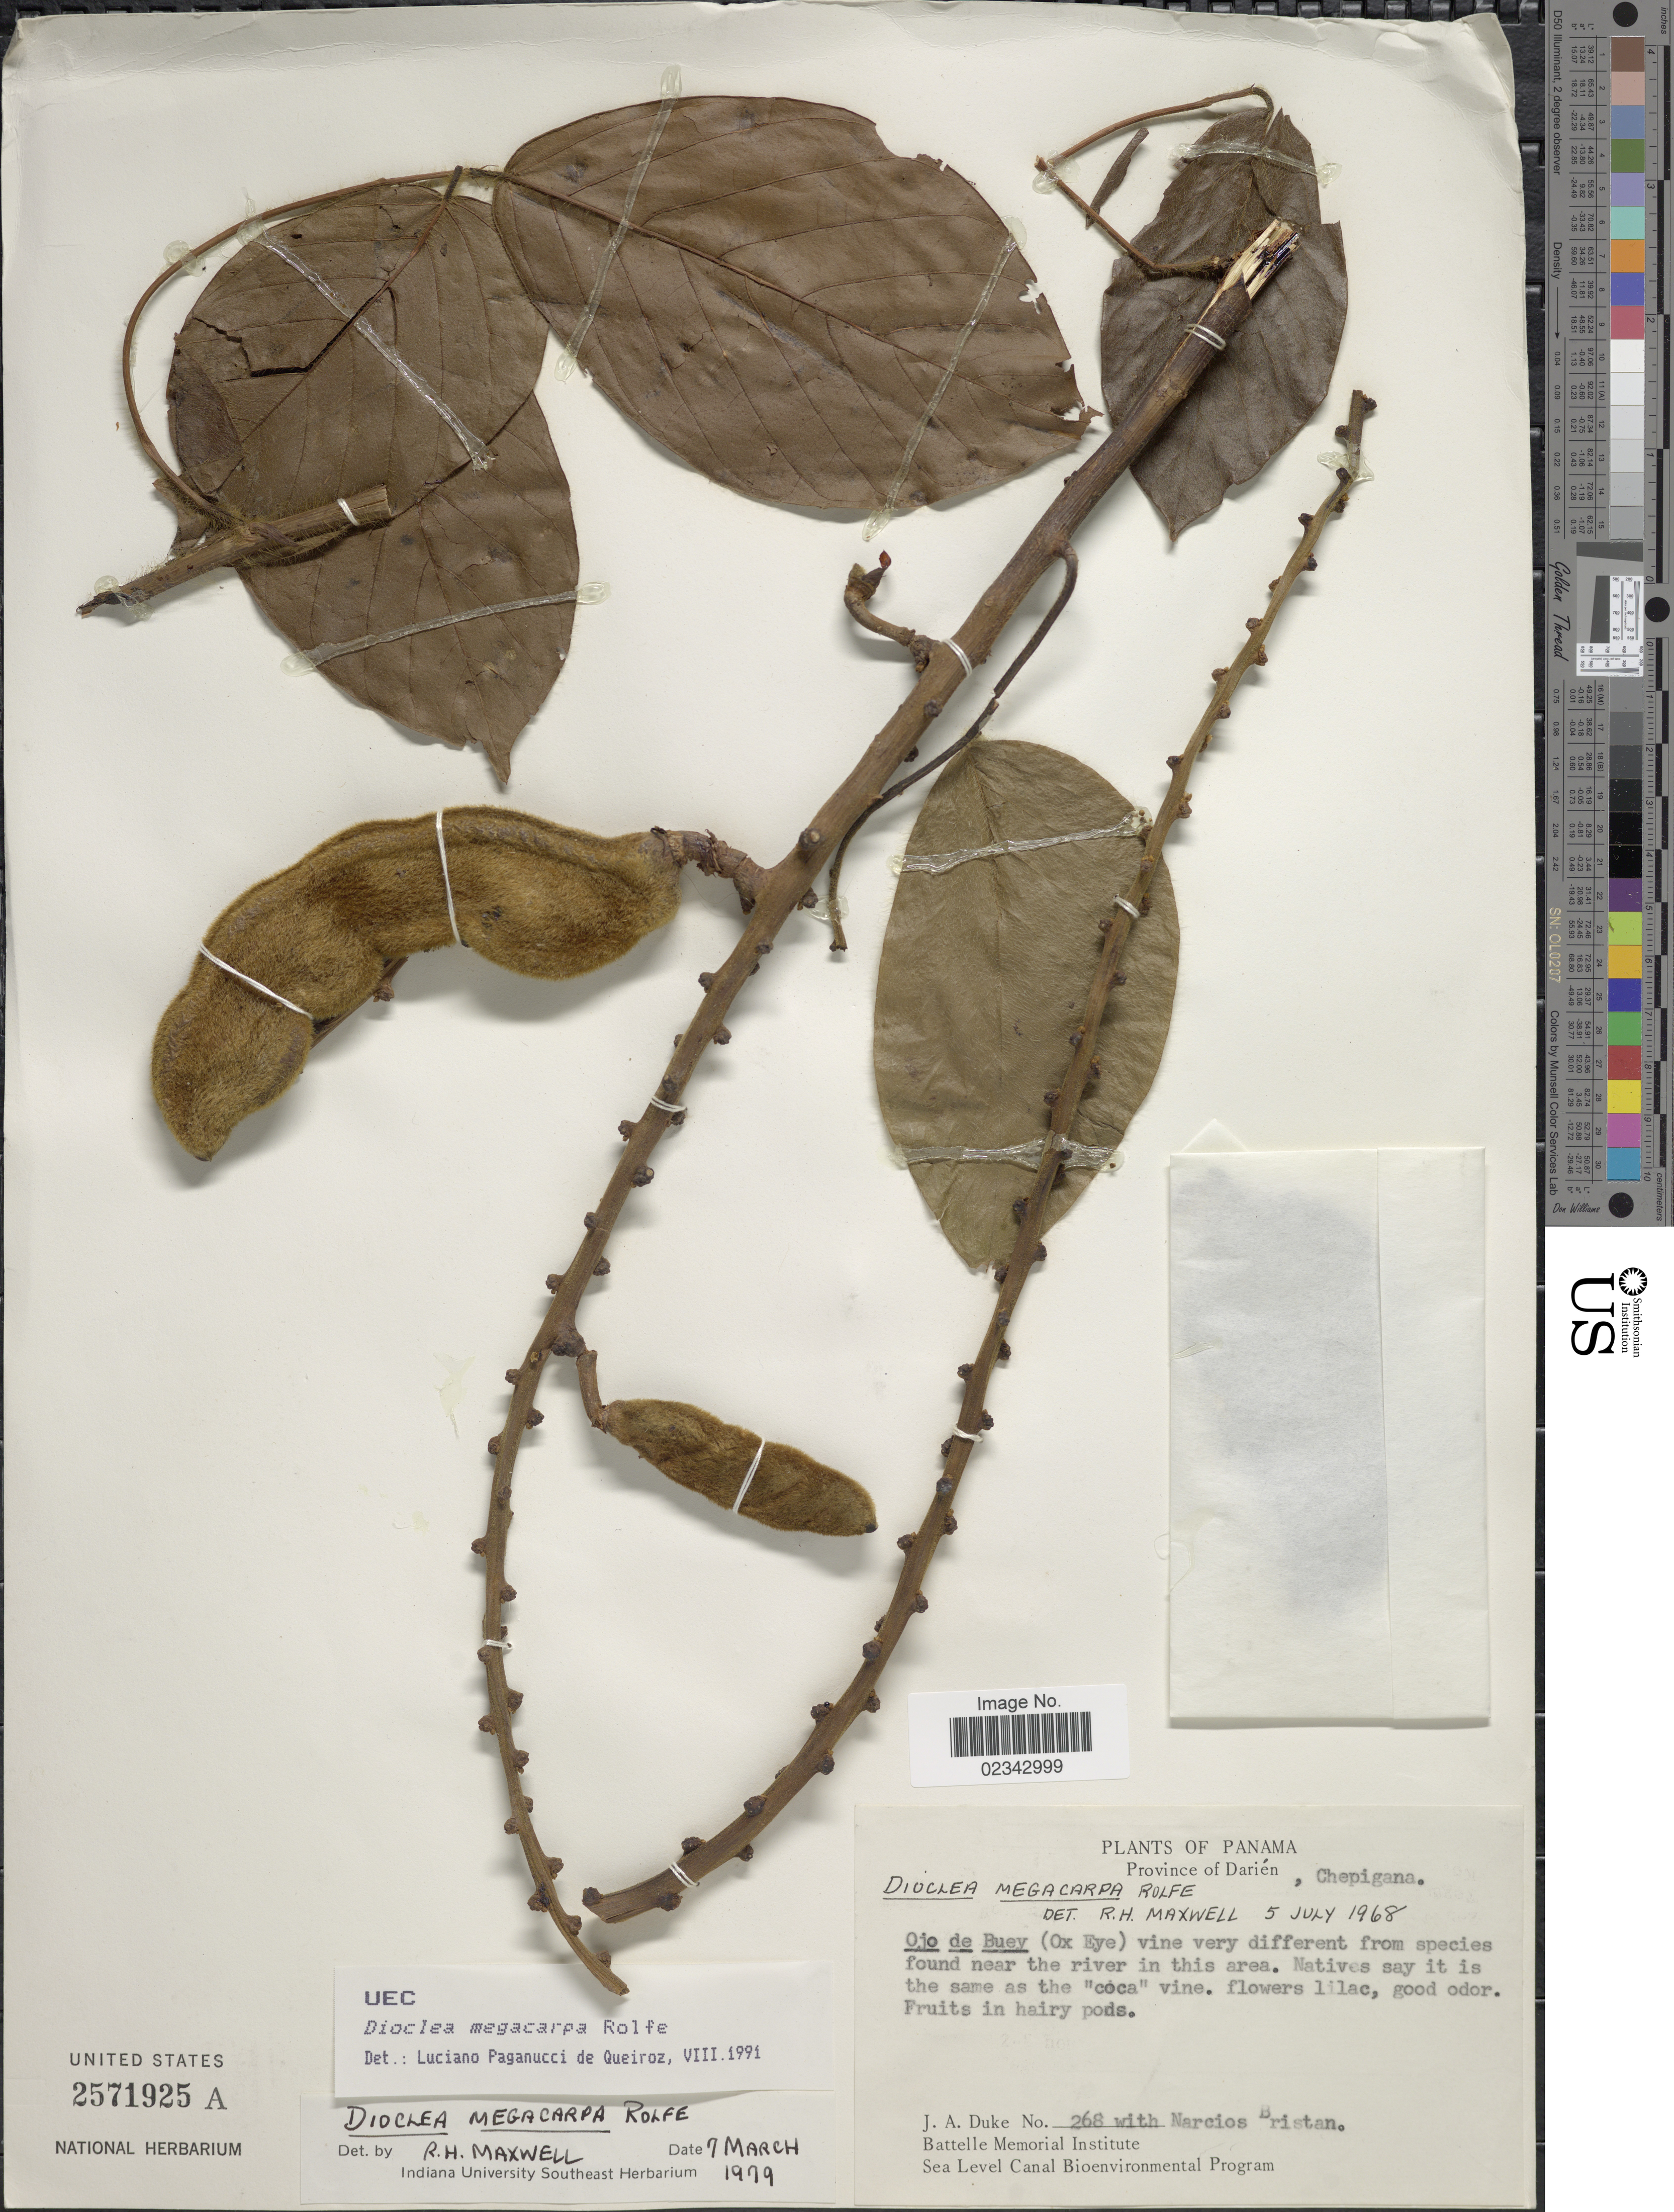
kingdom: Plantae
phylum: Tracheophyta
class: Magnoliopsida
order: Fabales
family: Fabaceae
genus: Macropsychanthus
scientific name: Macropsychanthus megacarpus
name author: (Rolfe) L.P. Queiroz & Snak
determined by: Strong, Mark T., (BOT), Smithsonian Institution - National Museum of Natural History (UNITED STATES)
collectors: J. A. Duke & N. Bristan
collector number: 268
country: Panama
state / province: Darién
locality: Chepigana, Ojo de Buey (OX Eye) vine very different from species found near the river in this area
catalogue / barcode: US 2571925A